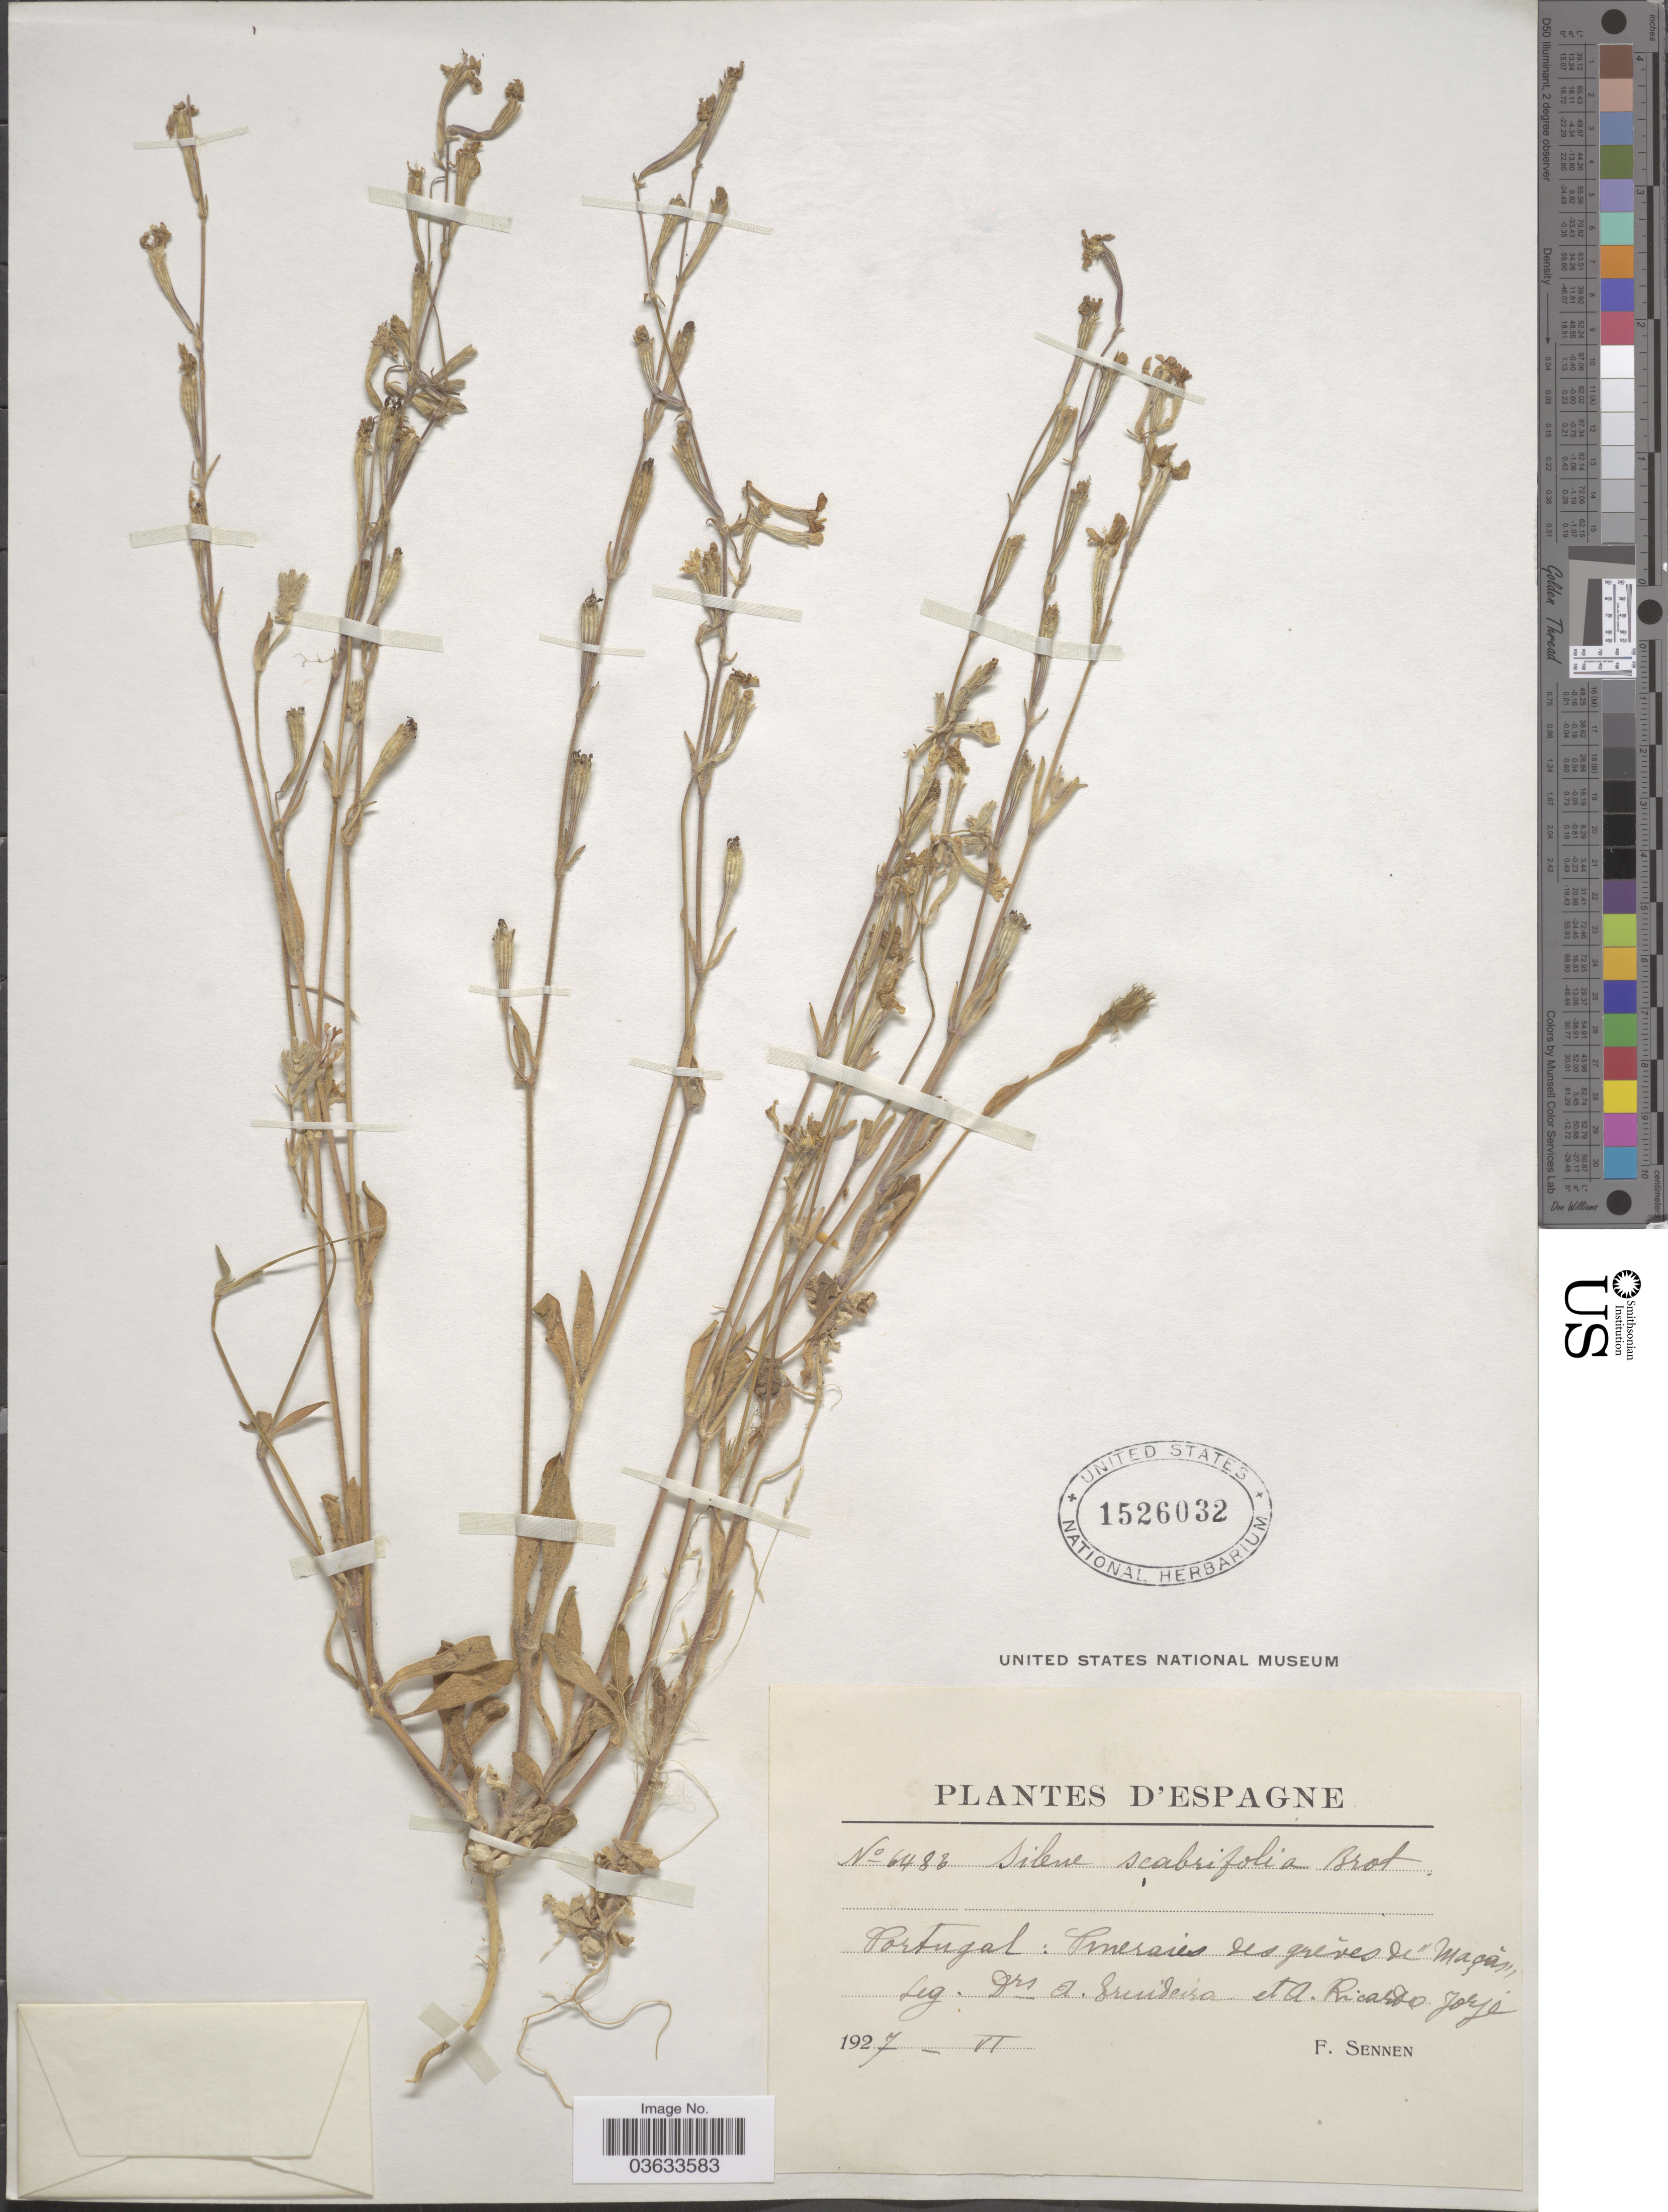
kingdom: Plantae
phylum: Tracheophyta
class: Magnoliopsida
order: Caryophyllales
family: Caryophyllaceae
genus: Silene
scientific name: Silene scabriflora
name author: Brot.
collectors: A. Grindeira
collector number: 6483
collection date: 1927-06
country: Portugal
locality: Pineraies des greves de "Magas".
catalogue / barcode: US 1526032